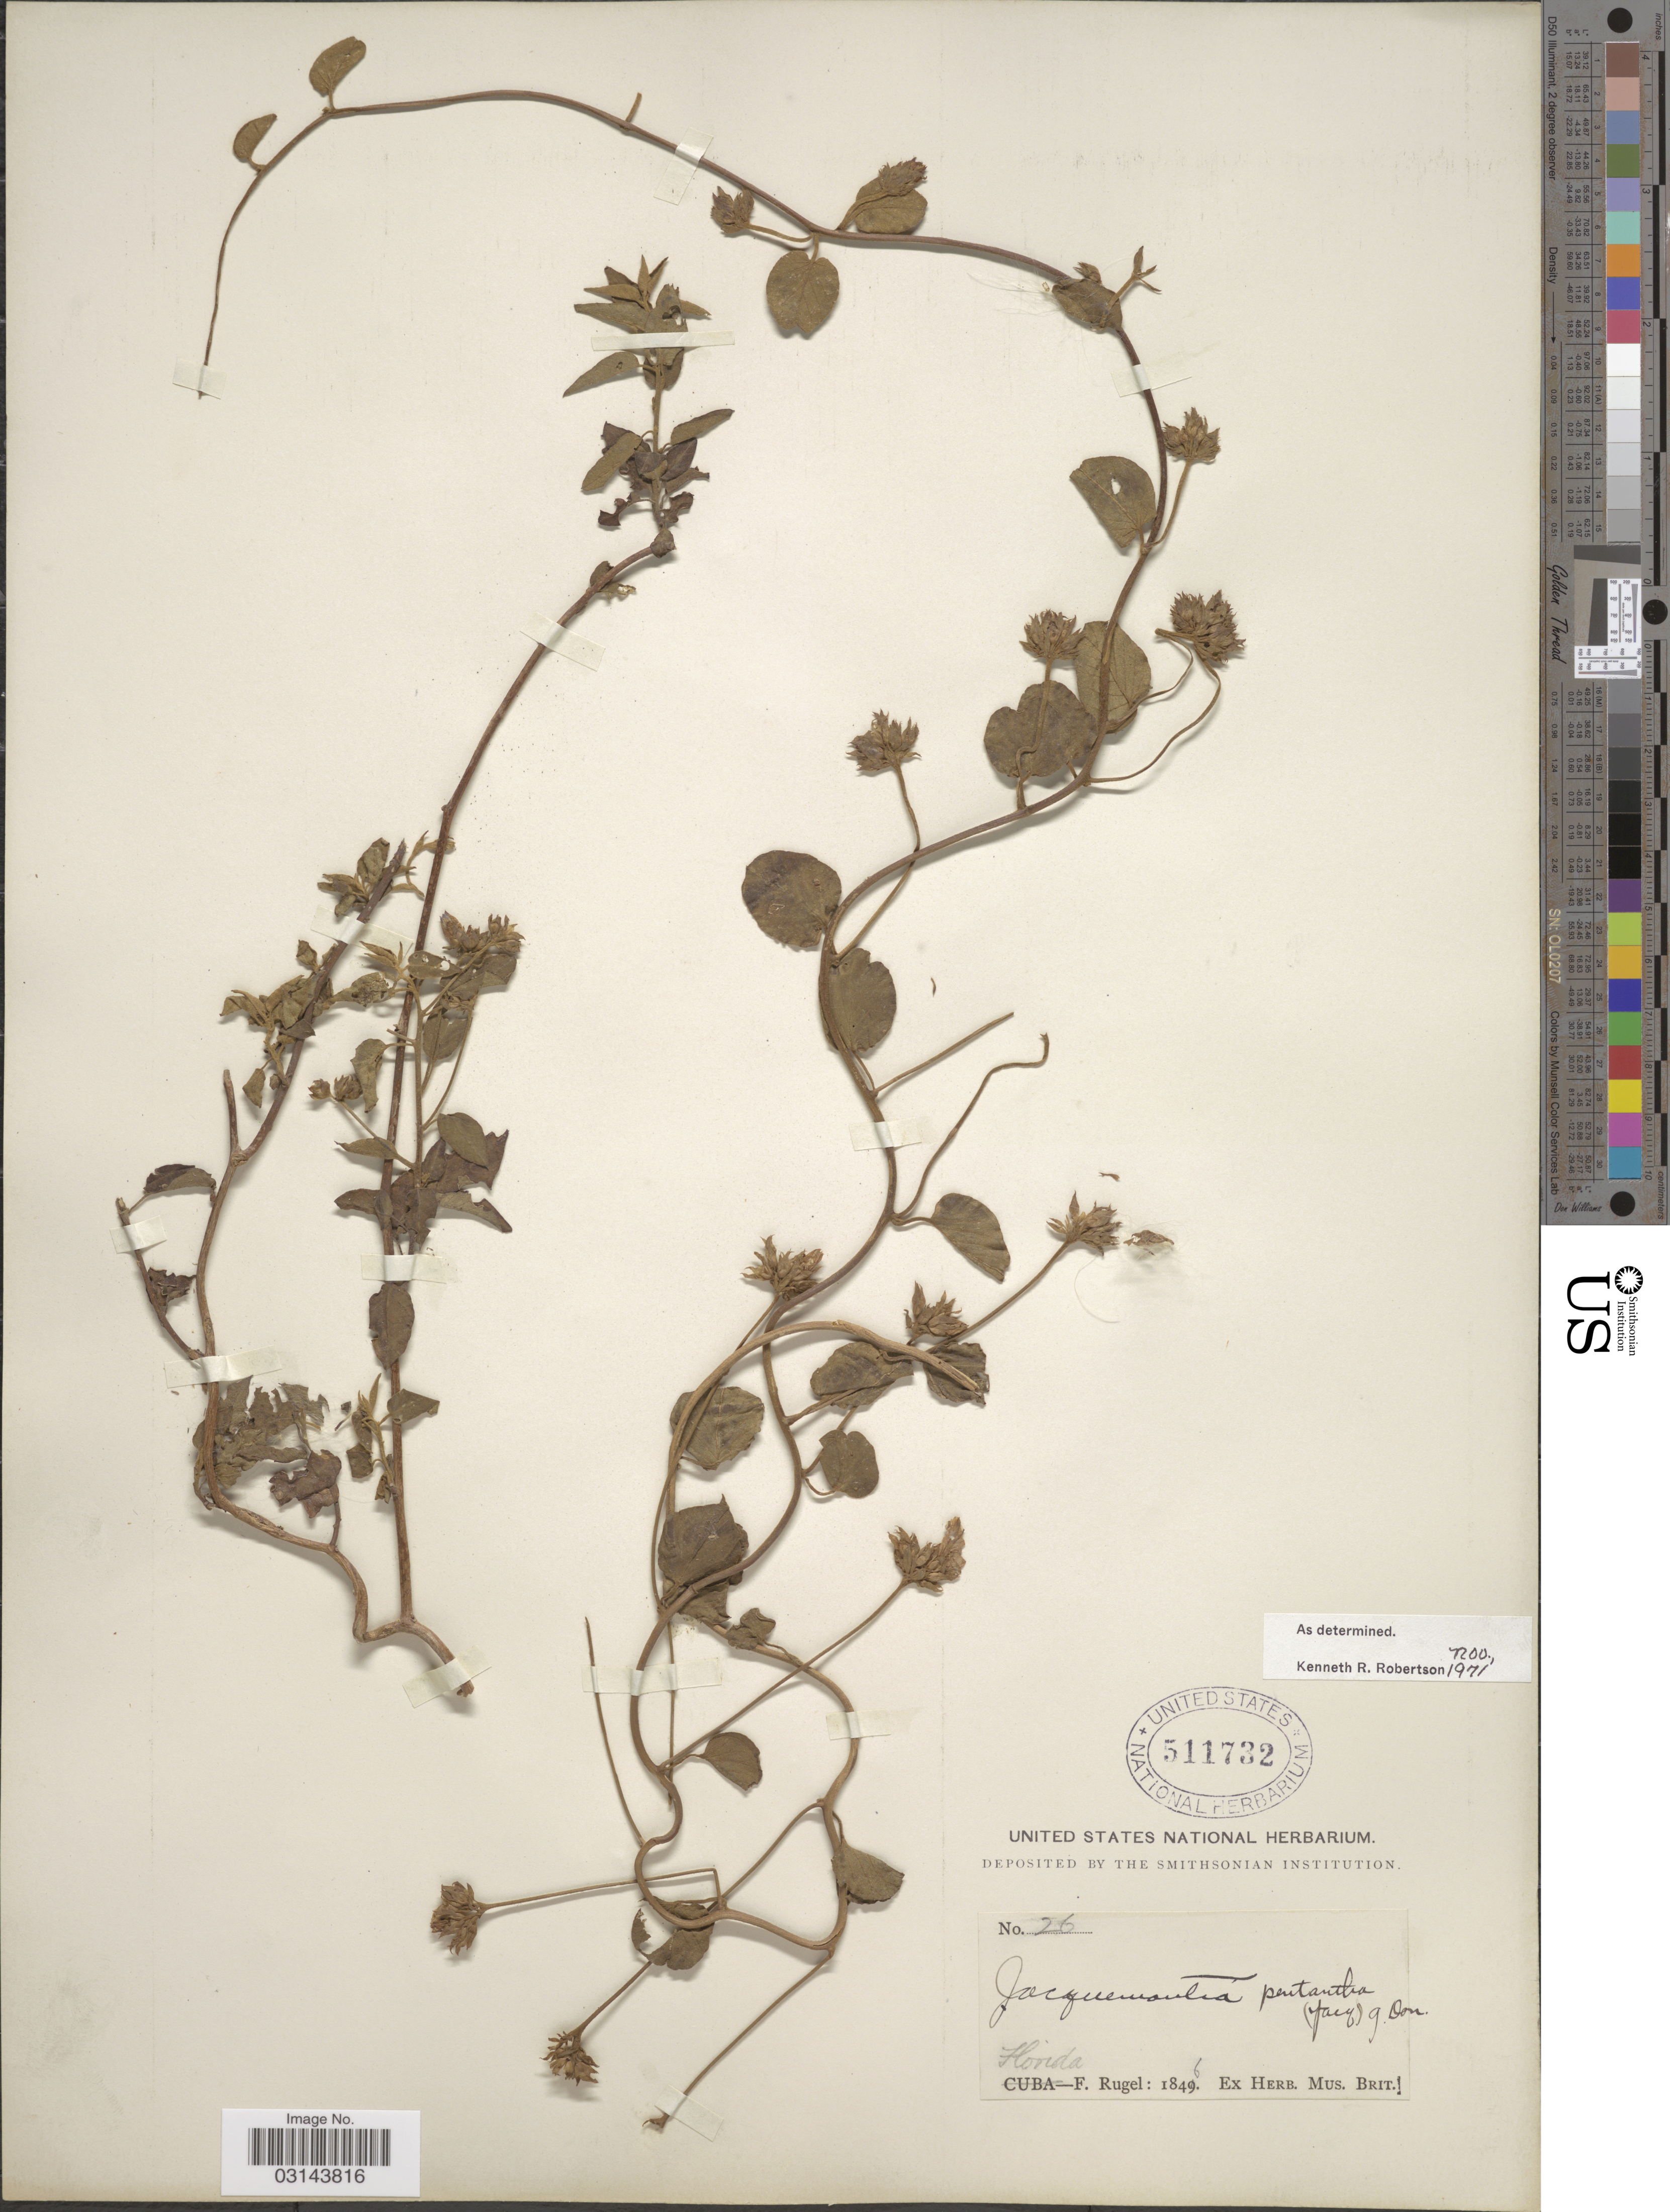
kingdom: Plantae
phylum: Tracheophyta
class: Magnoliopsida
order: Solanales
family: Convolvulaceae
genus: Jacquemontia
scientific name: Jacquemontia pentanthos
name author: (Jacq.) G. Don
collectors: F. Rugel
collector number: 26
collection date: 1846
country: United States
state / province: Florida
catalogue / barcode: US 511732